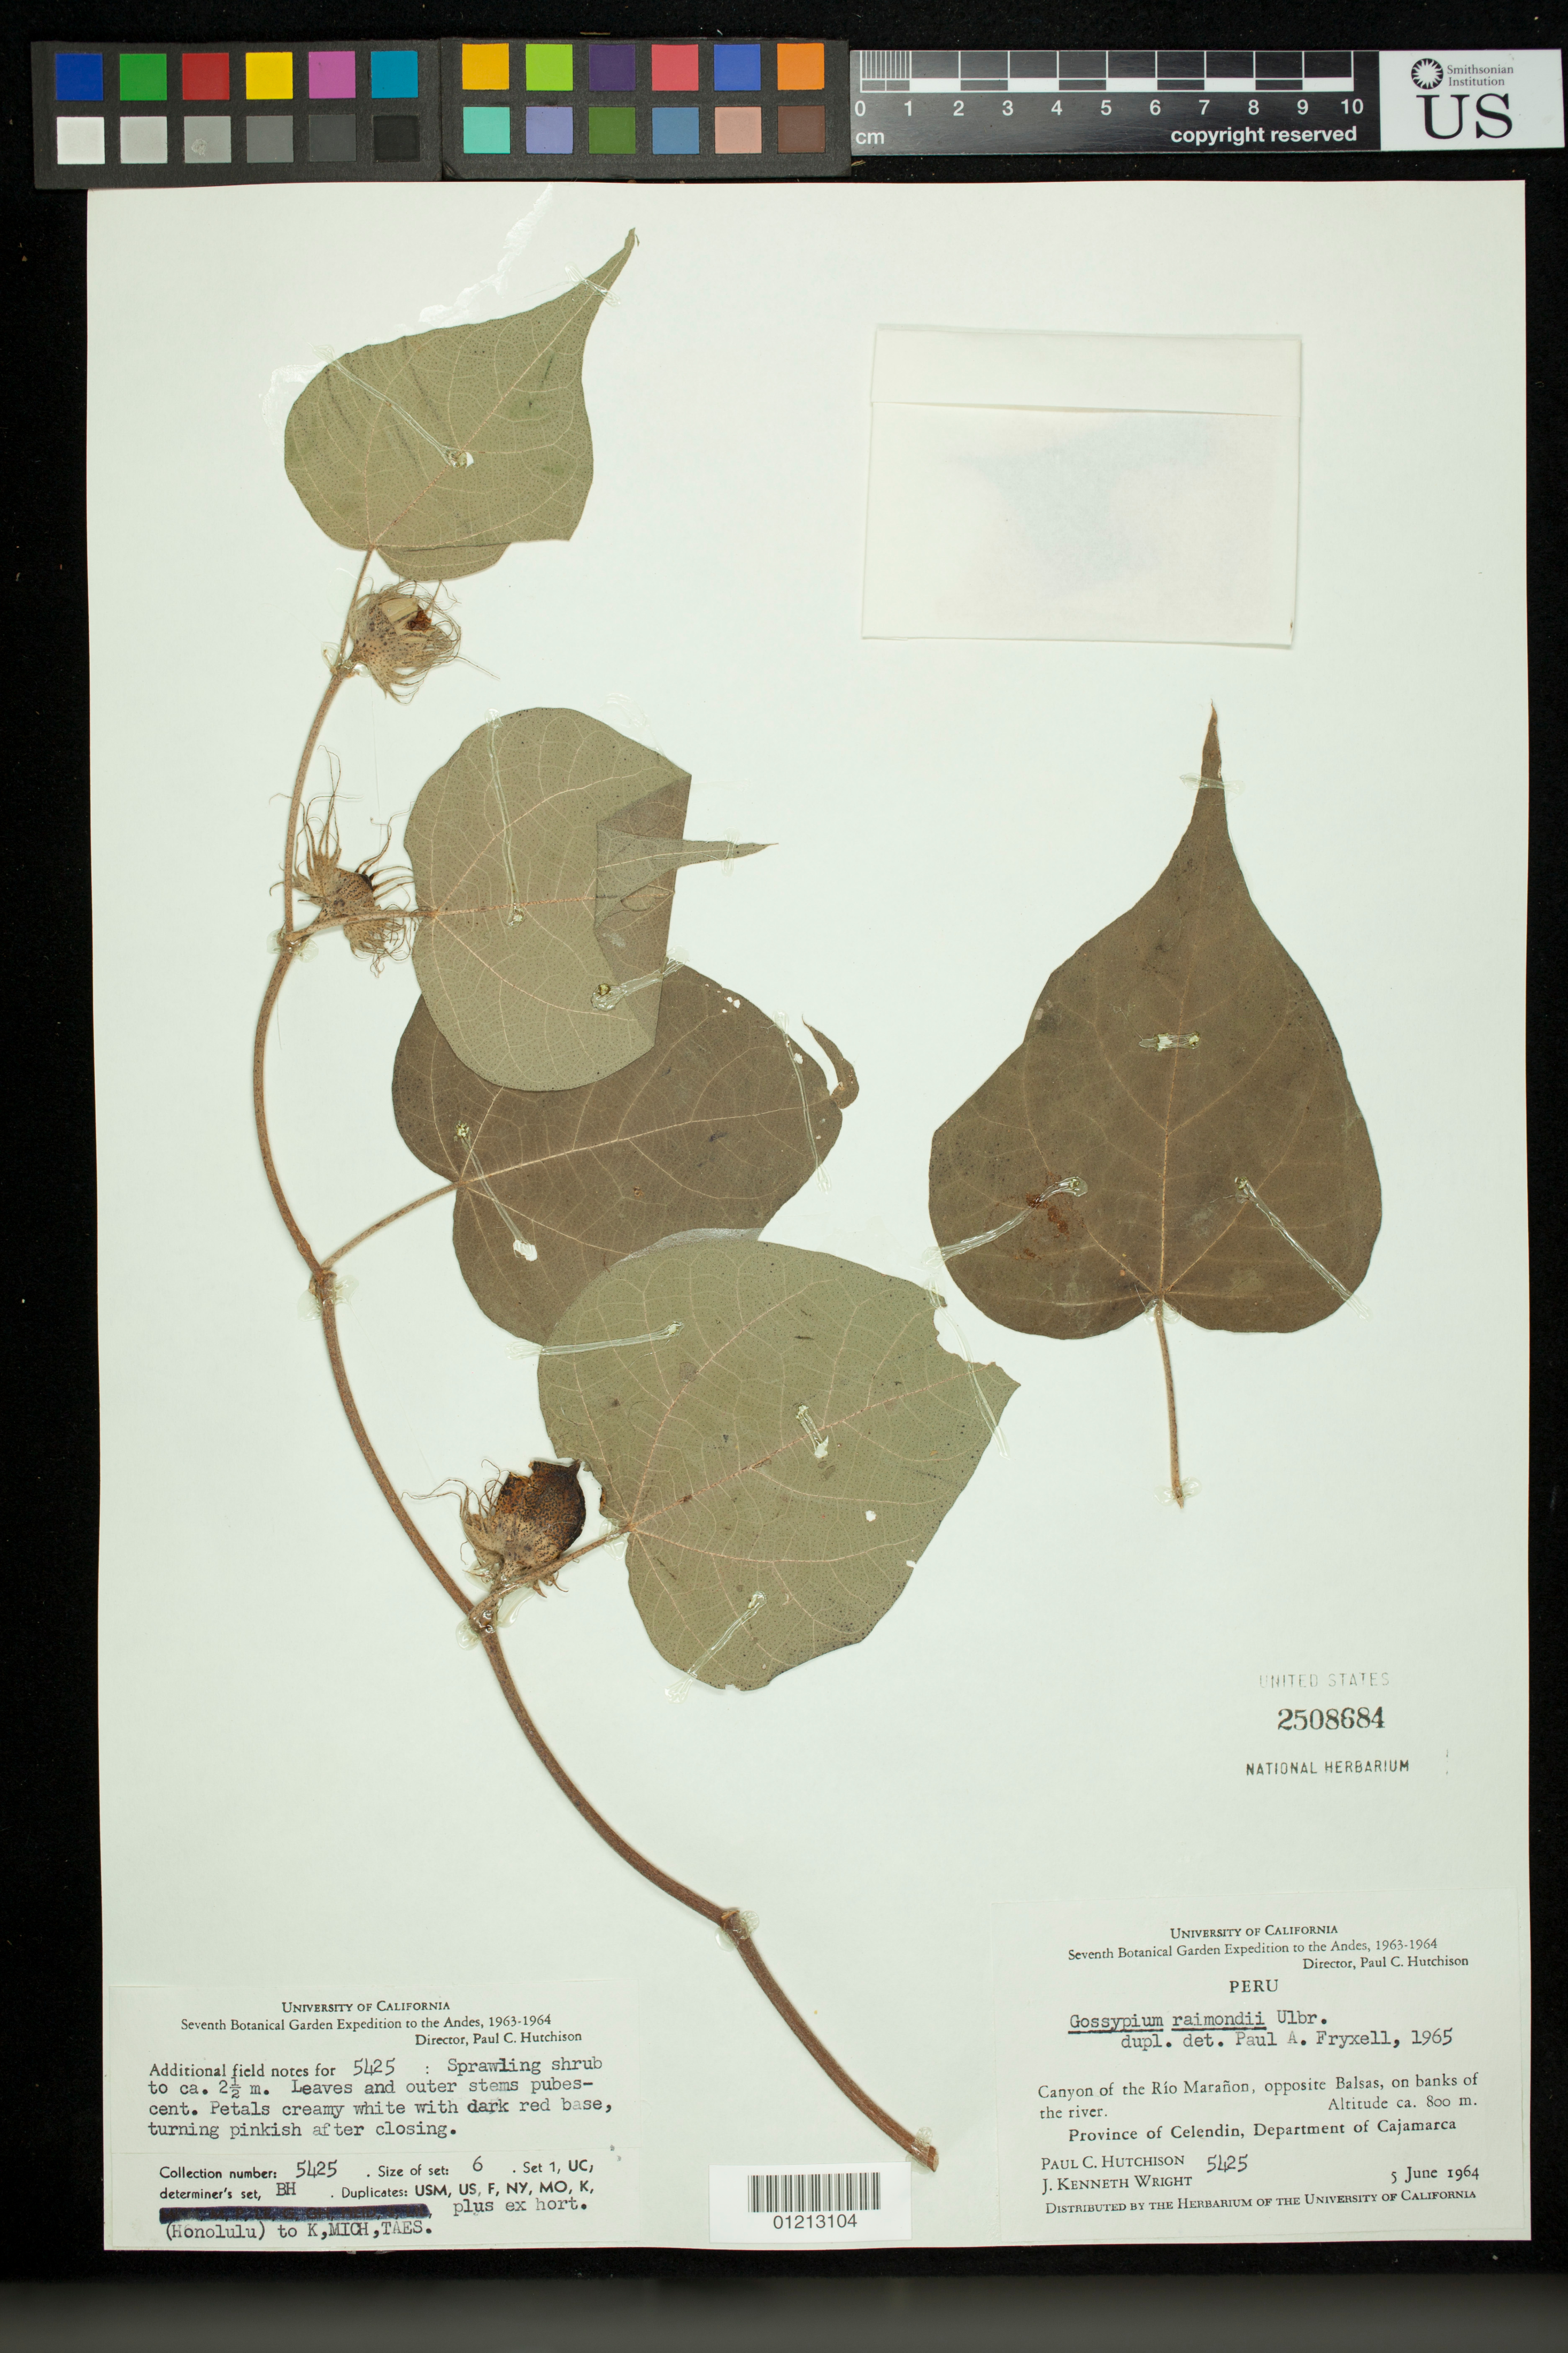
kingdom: Plantae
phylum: Tracheophyta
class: Magnoliopsida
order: Malvales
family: Malvaceae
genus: Gossypium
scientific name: Gossypium raimondii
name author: Ulbr.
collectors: P. C. Hutchison & J. K. Wright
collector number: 5425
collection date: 1964-06-05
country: Peru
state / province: Cajamarca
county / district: Celendín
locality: Canyon of the Rio Maranon, opposite Balsas, on banks of the river.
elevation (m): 800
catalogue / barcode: US 2508684